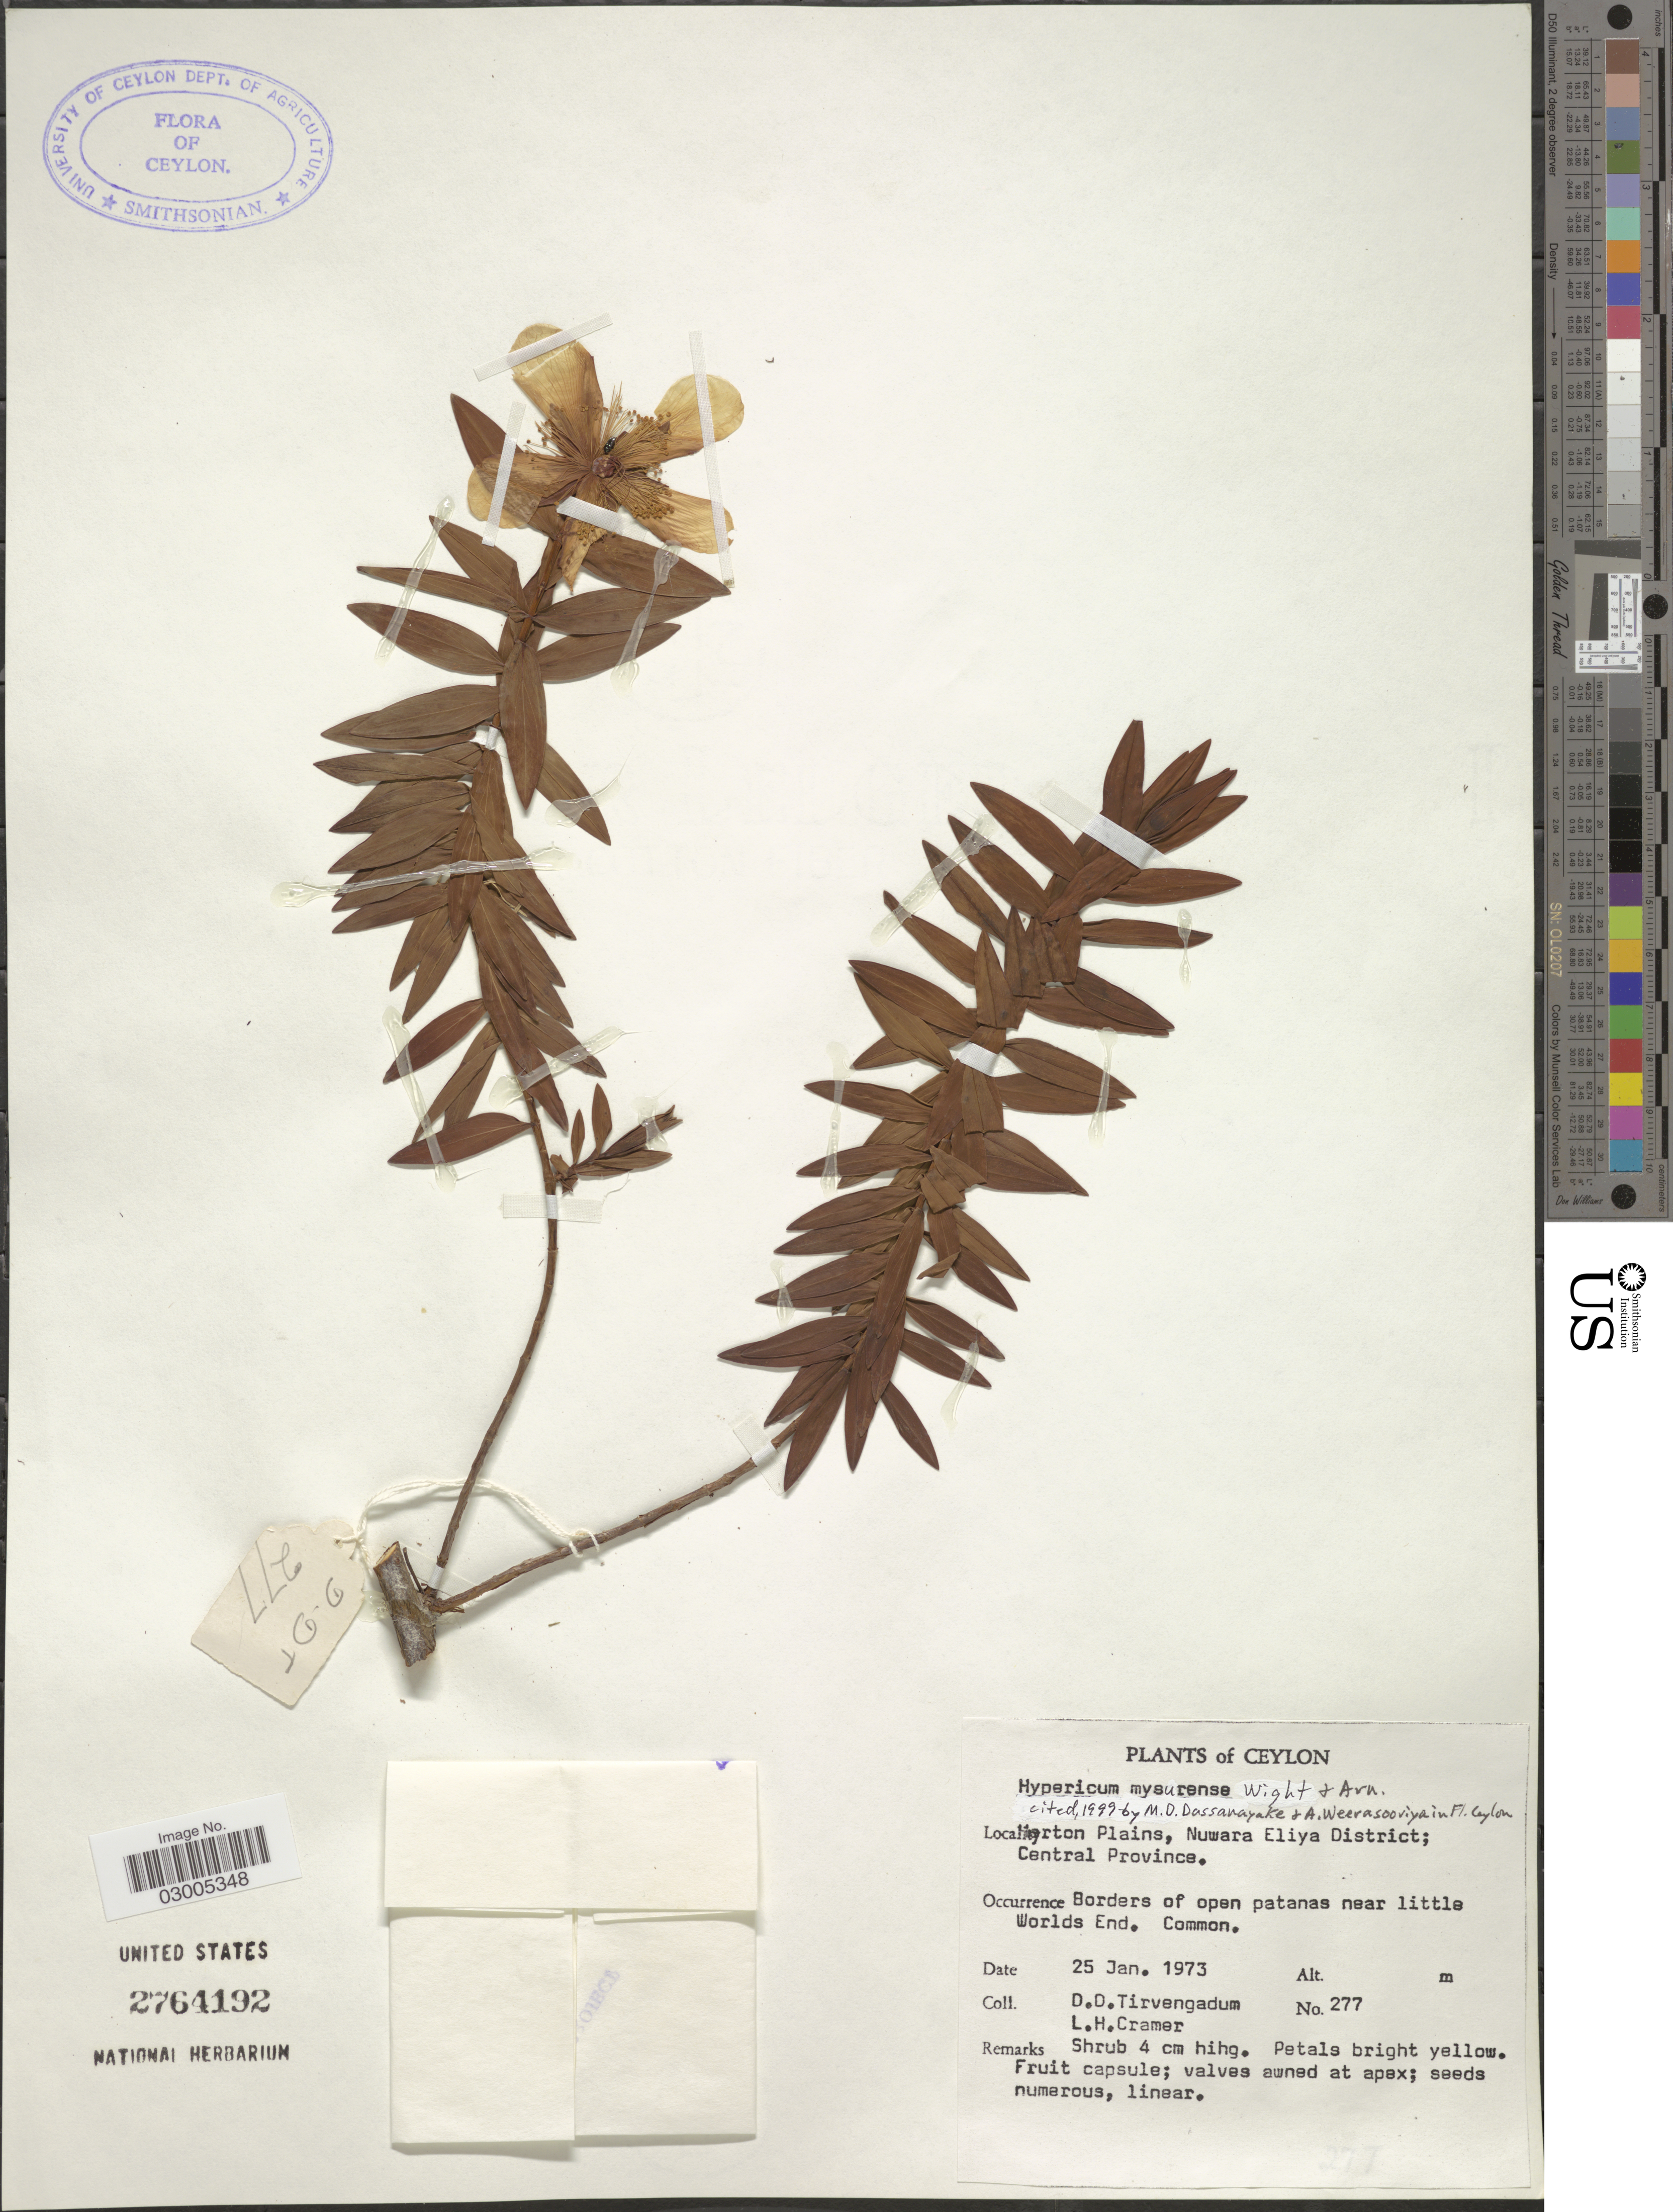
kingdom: Plantae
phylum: Tracheophyta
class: Magnoliopsida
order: Malpighiales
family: Hypericaceae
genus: Hypericum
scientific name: Hypericum mysorense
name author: F. Heyne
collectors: D. Tirvengadum & L. H. Cramer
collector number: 277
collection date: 1973-01-25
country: Sri Lanka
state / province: Central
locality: Ceylon. Horton Plains, Nuwara Eliya District.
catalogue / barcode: US 2764192